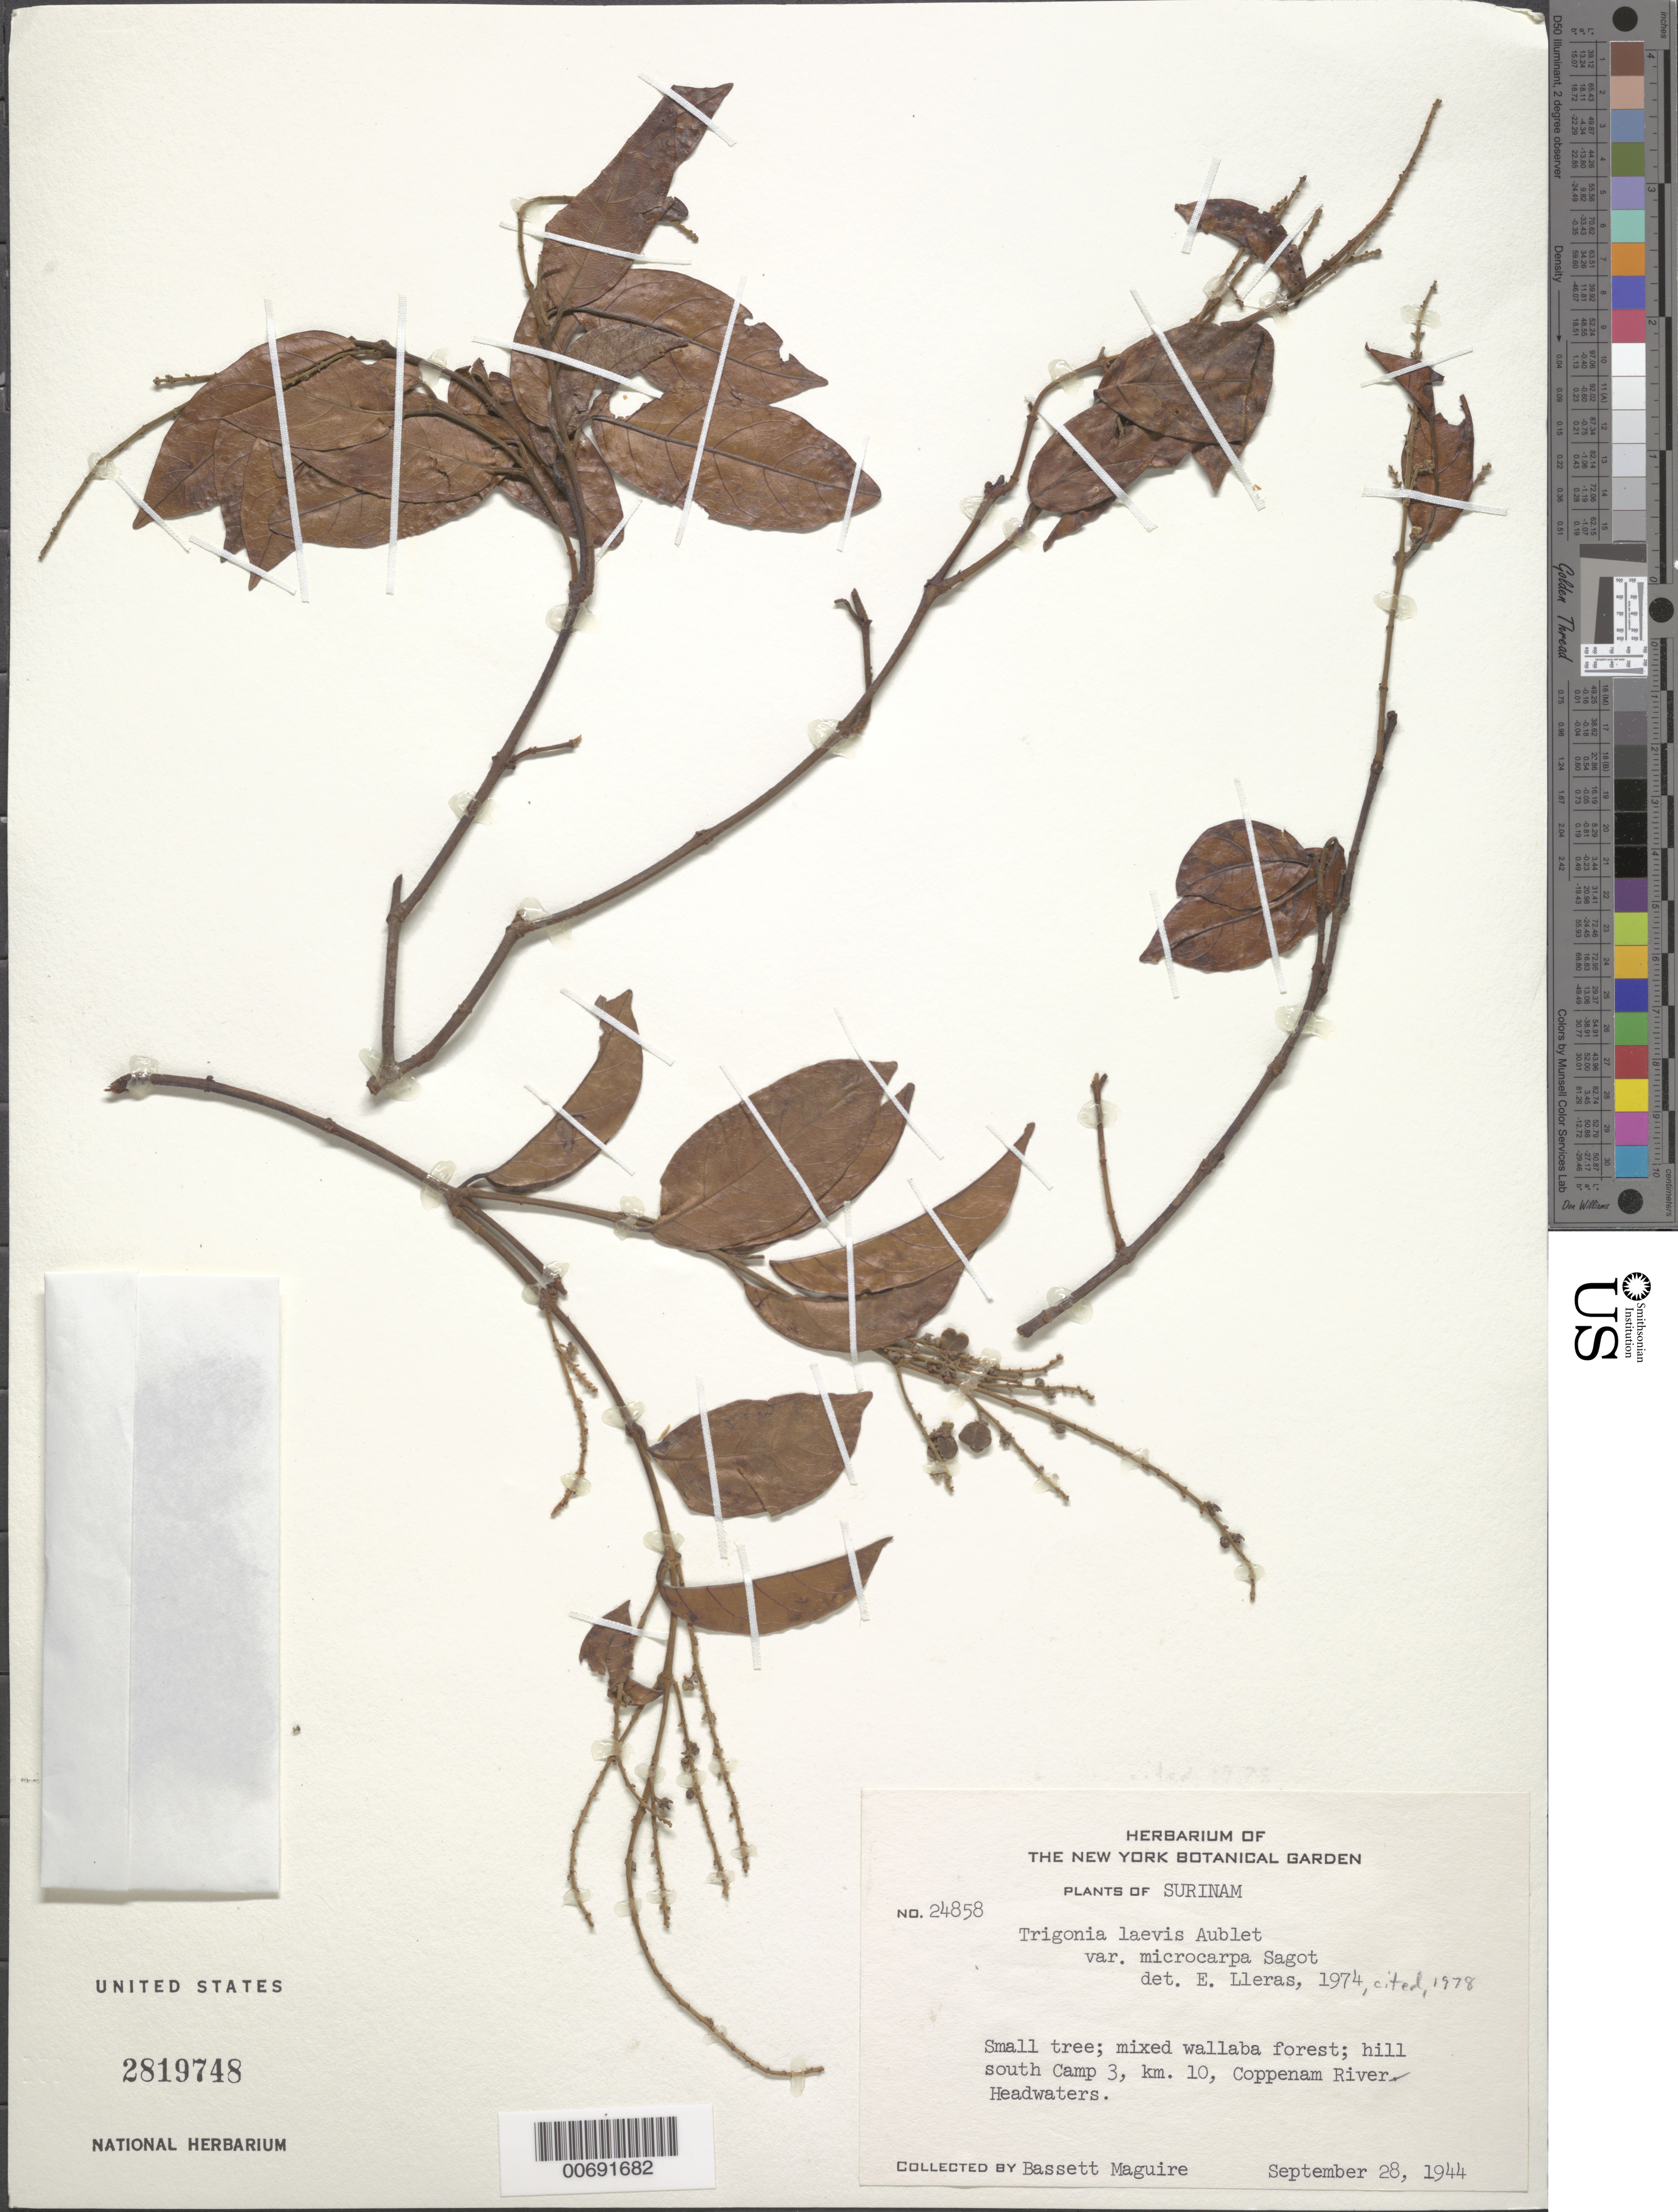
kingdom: Plantae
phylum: Tracheophyta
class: Magnoliopsida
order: Malpighiales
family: Trigoniaceae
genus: Trigonia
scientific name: Trigonia laevis var. microcarpa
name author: (Sagot ex Warm.) Sagot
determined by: Lleras, E.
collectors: B. Maguire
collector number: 24858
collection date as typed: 28-Sep-44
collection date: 1944-09-28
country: Suriname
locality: Coppename River Headwaters, vic. Camp no. 3, km 10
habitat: Mixed Wallaba forest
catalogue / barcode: US 2819748